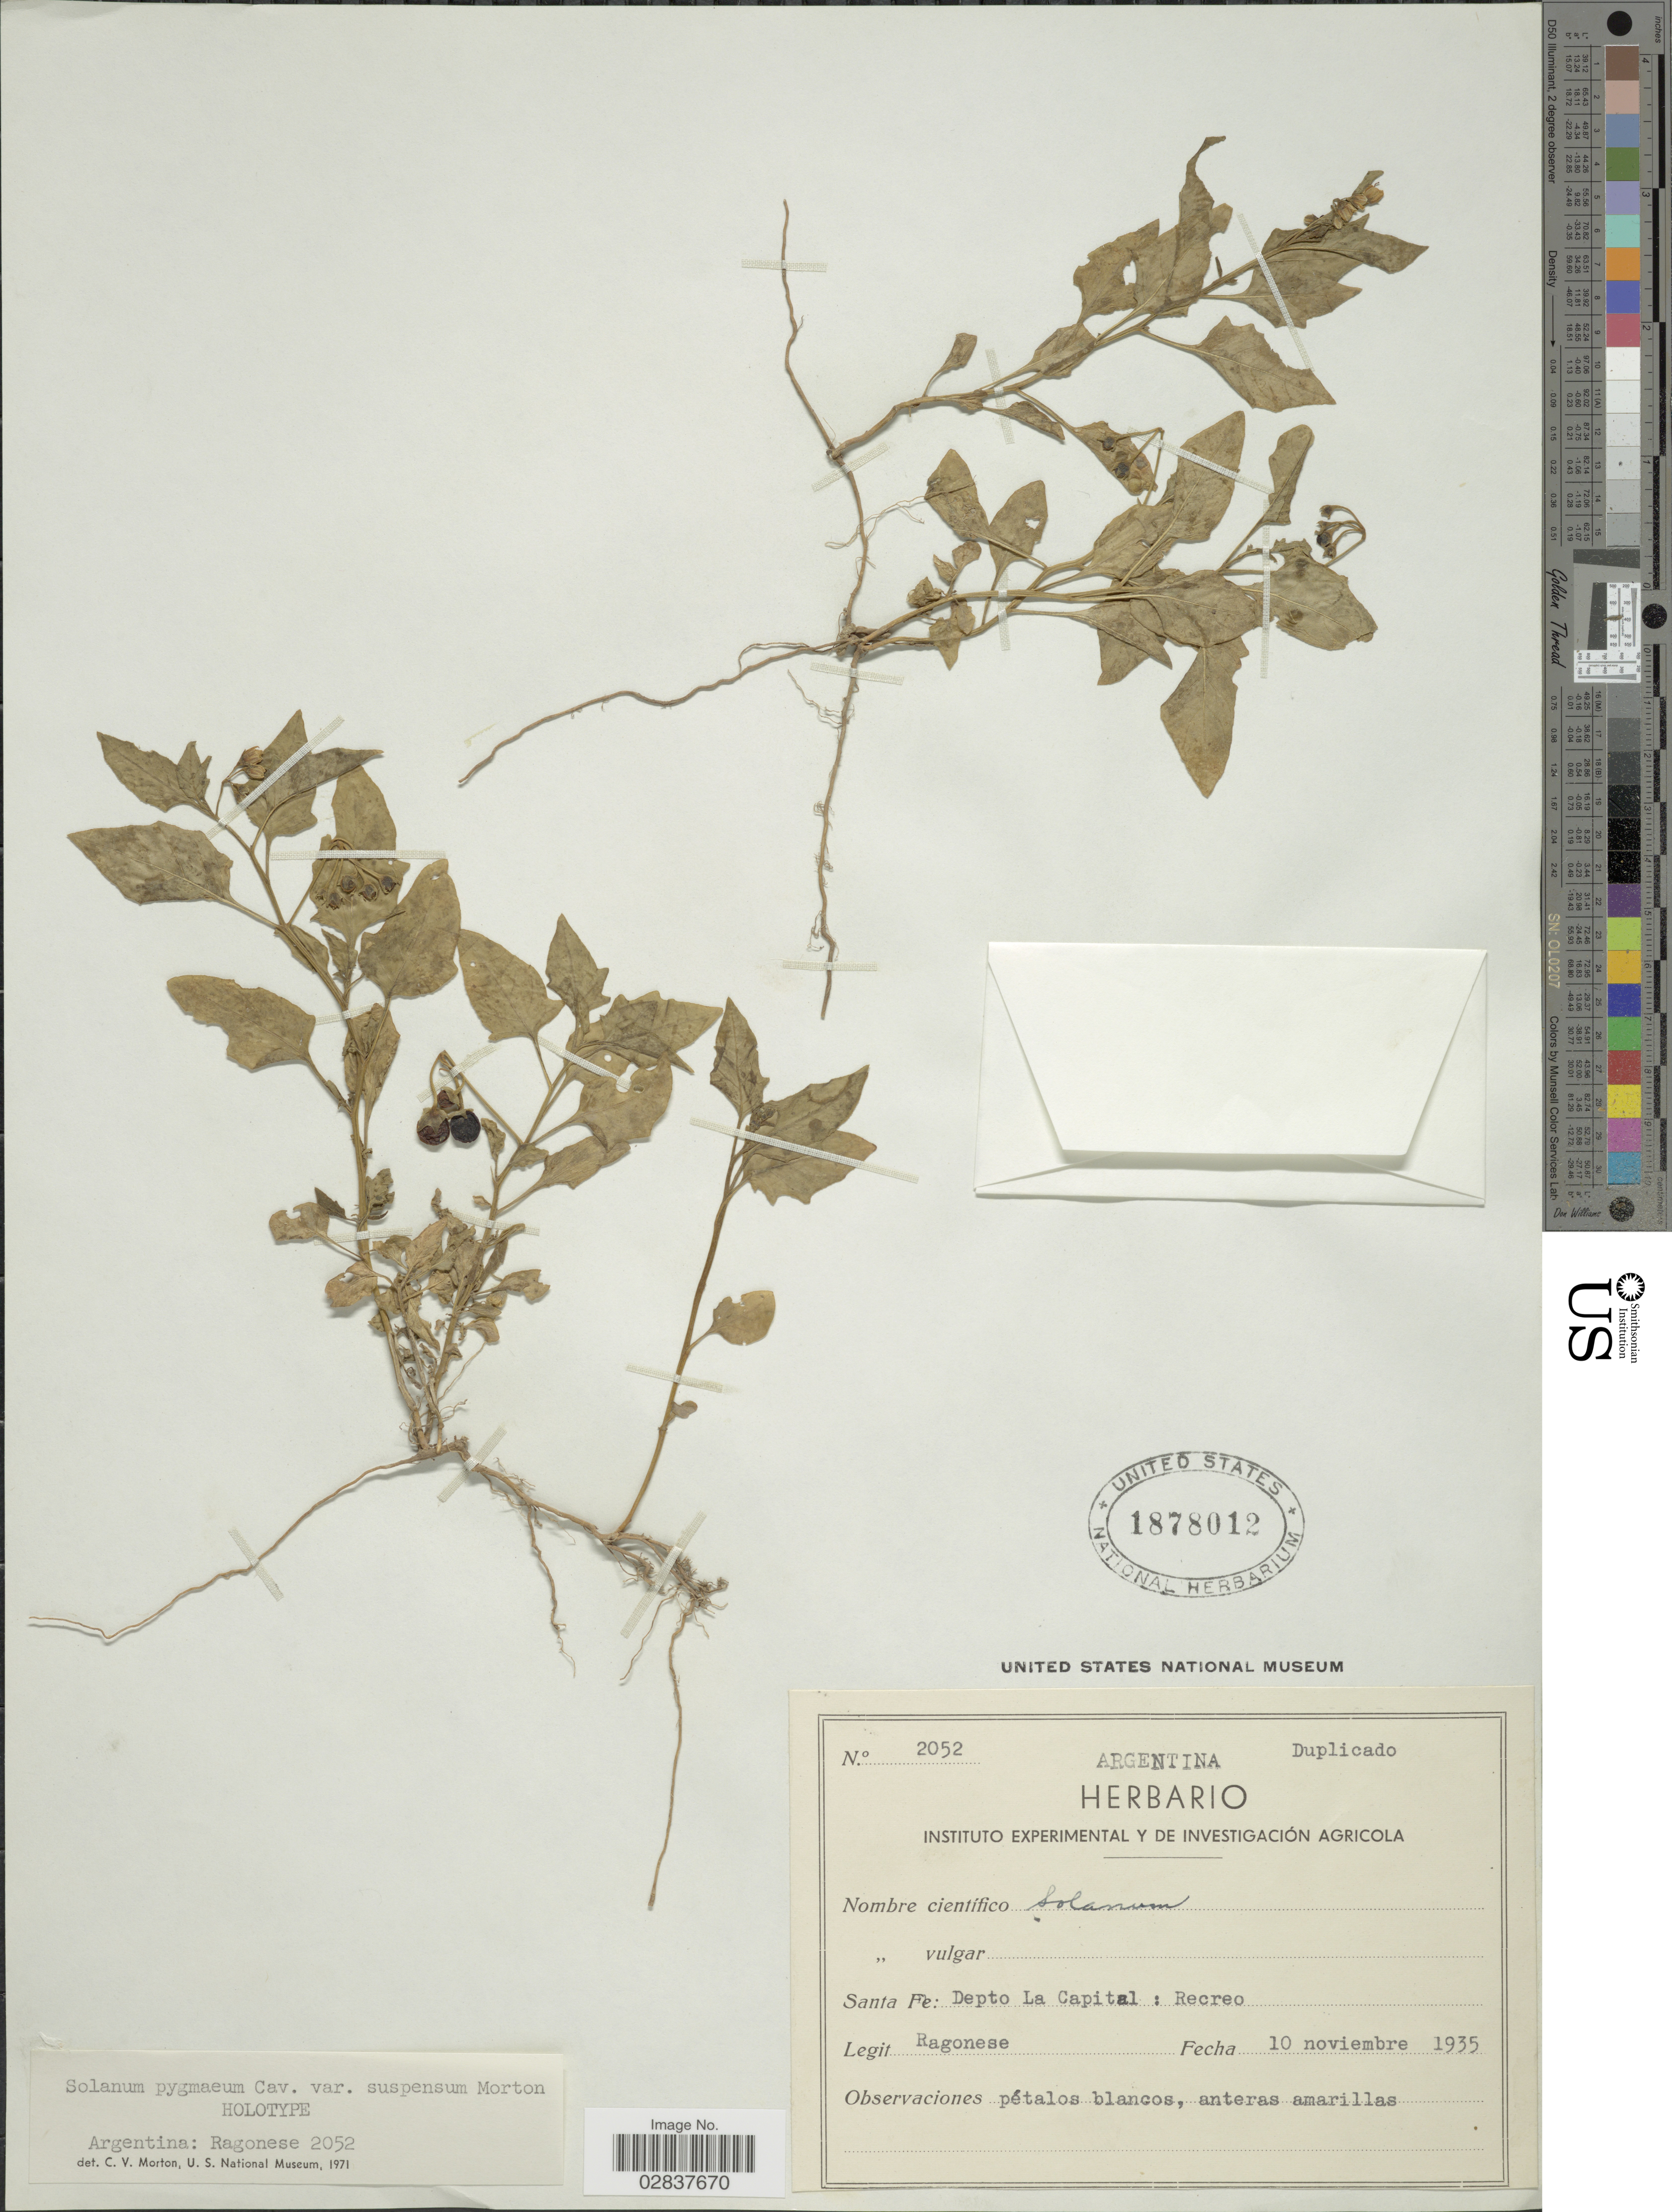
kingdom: Plantae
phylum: Tracheophyta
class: Magnoliopsida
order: Solanales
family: Solanaceae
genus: Solanum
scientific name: Solanum molestum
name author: Brandegee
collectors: Ragonese, --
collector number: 2052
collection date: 1935-11-10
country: Argentina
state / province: Santa Fe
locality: Depto La Capital: Recreo.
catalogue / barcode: US 1878012